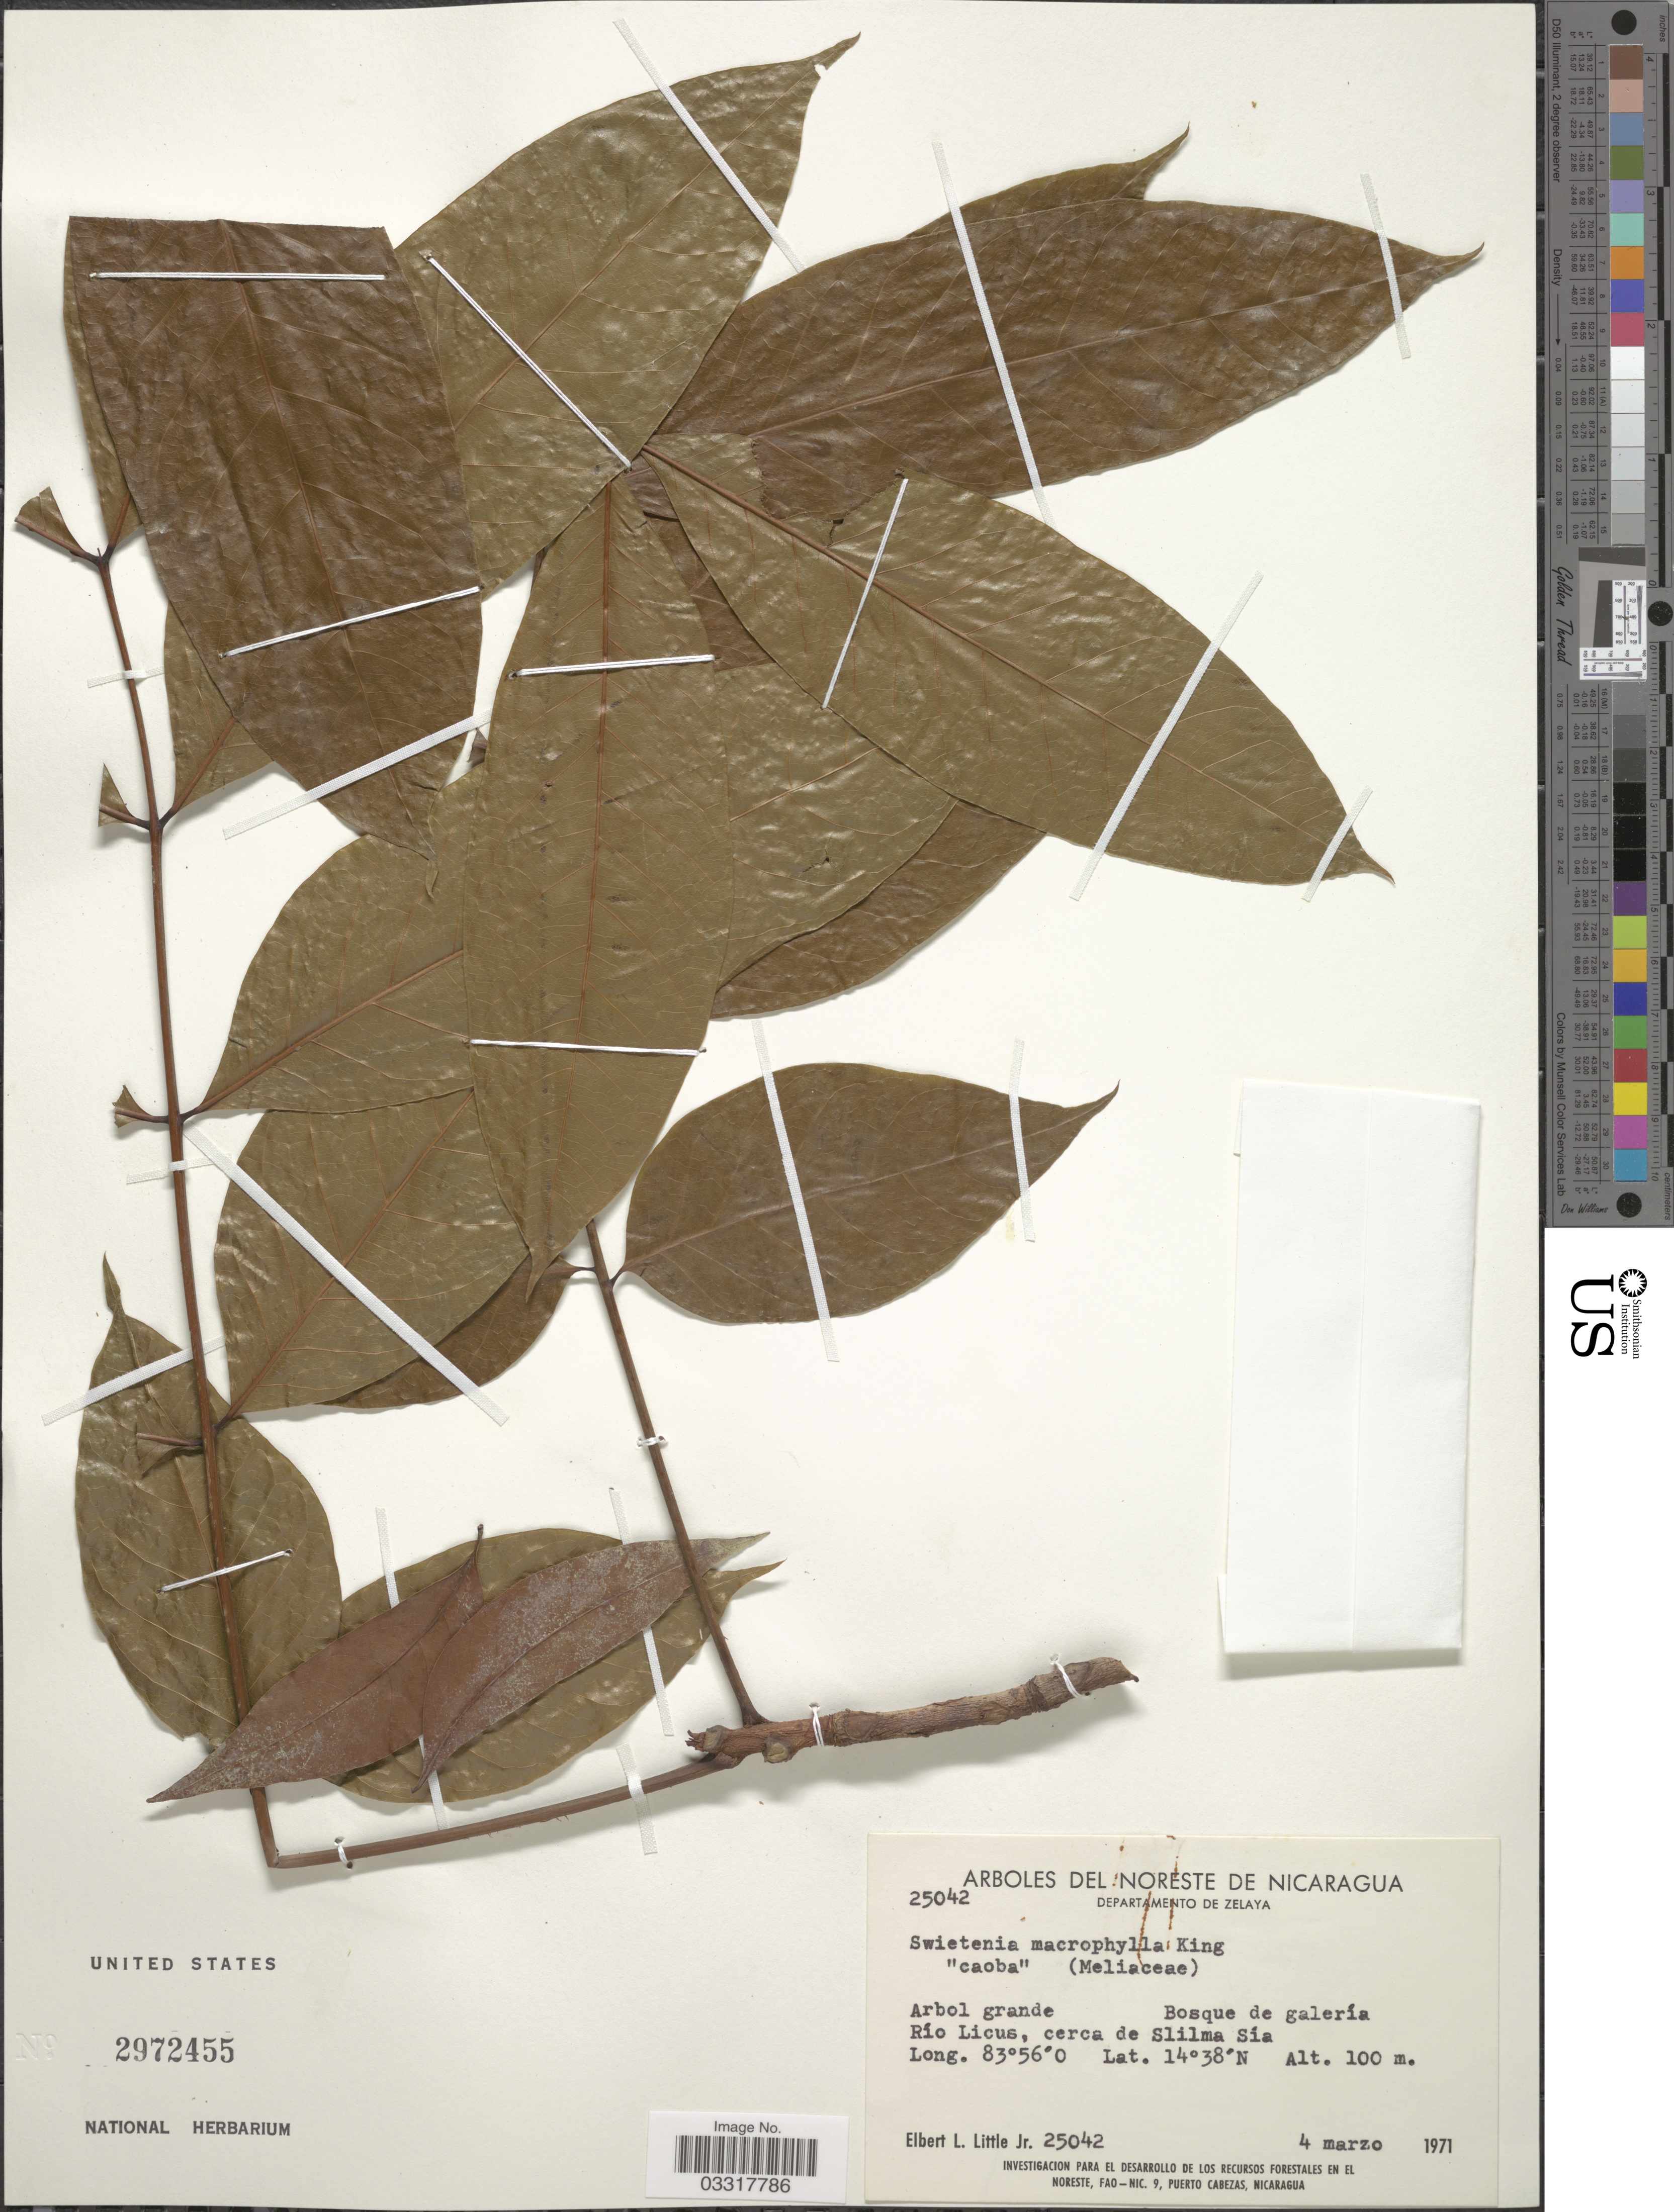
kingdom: Plantae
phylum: Tracheophyta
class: Magnoliopsida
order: Sapindales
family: Meliaceae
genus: Swietenia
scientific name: Swietenia macrophylla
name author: King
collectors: E. L. Little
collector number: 25042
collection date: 1971-03-04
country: Nicaragua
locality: Noreste de Nicaragua. Departamento de Zelaya. Río Licus, cerca de Slilma Sía.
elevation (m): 100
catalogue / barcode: US 2972455